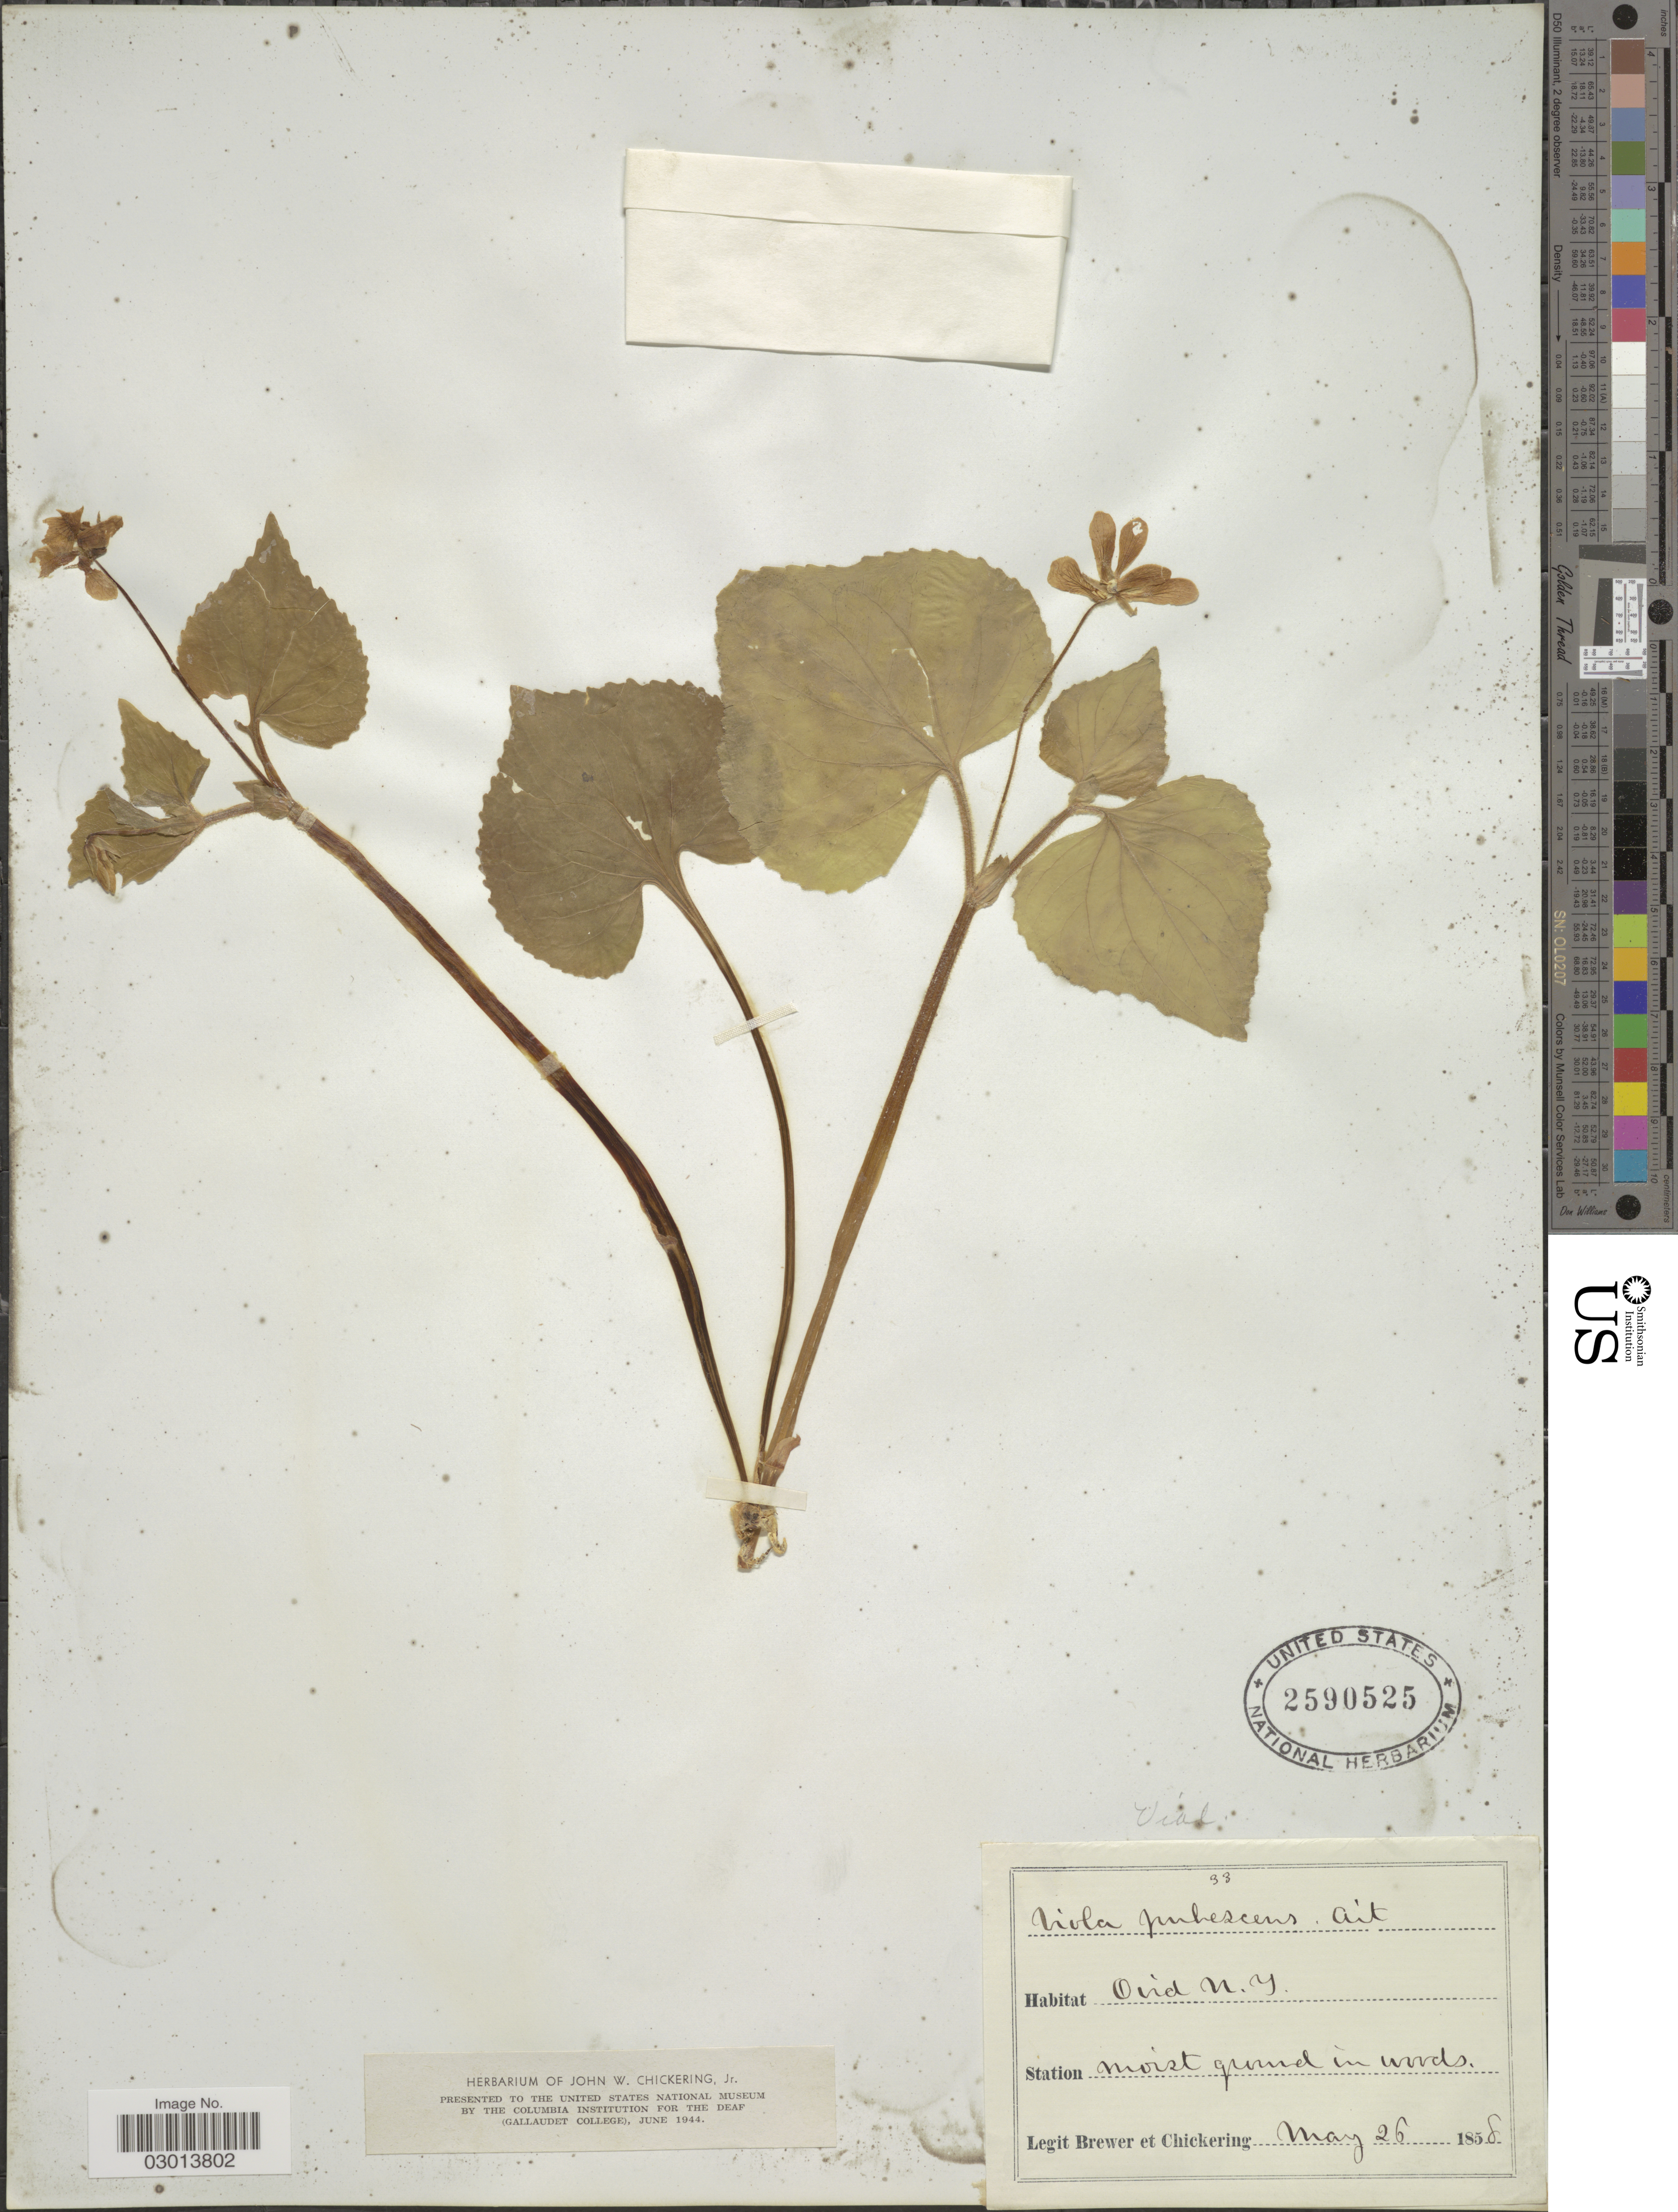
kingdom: Plantae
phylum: Tracheophyta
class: Magnoliopsida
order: Malpighiales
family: Violaceae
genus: Viola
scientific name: Viola pubescens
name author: Aiton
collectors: -. Brewer & -. Chickering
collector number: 33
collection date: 1858-05-26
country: United States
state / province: New York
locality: Ovid.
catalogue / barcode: US 2590525